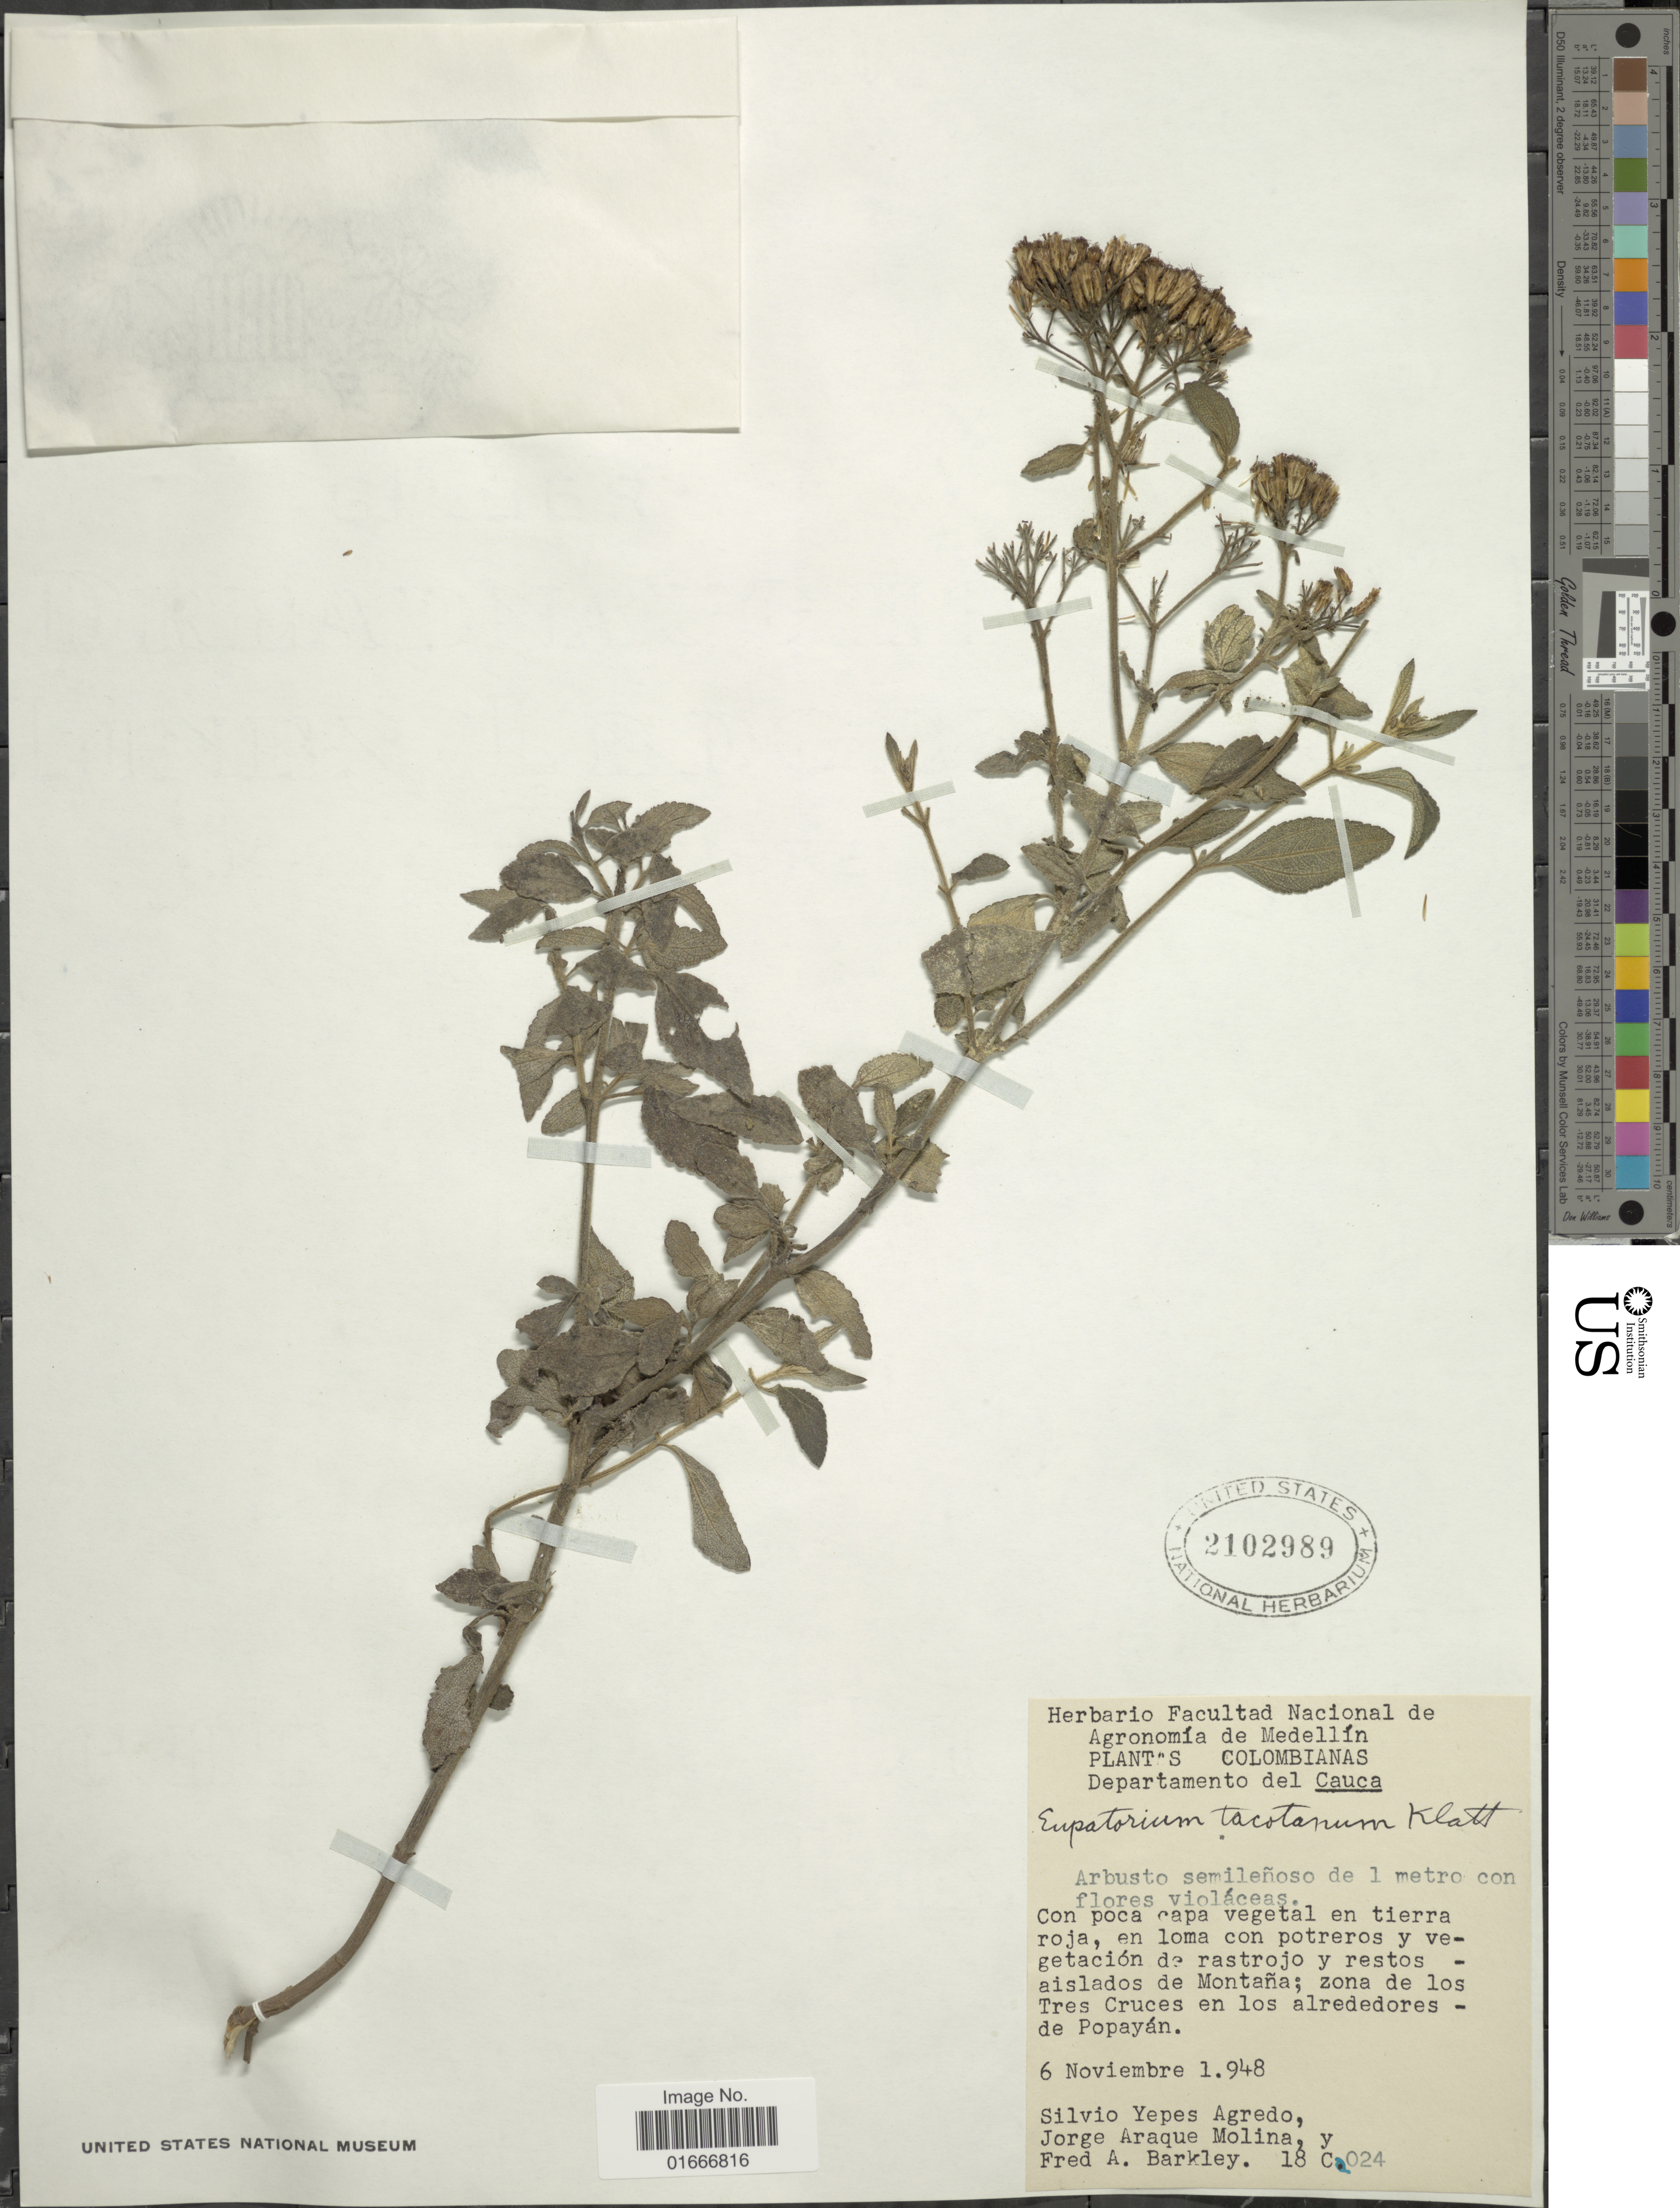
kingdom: Plantae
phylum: Tracheophyta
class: Magnoliopsida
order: Asterales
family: Asteraceae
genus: Chromolaena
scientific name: Chromolaena tacotana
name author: (Klatt) R.M. King & H. Rob.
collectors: S. Yepes-Agredo, J. Araque Molina & F. A. Barkley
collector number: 18C024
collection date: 1948-11-06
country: Colombia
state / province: Cauca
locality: Colombianas. Departamento del Cauca. aislados de Montaña; zona de los Tres Cruces en los alrededores- de Popayan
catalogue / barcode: US 2102989